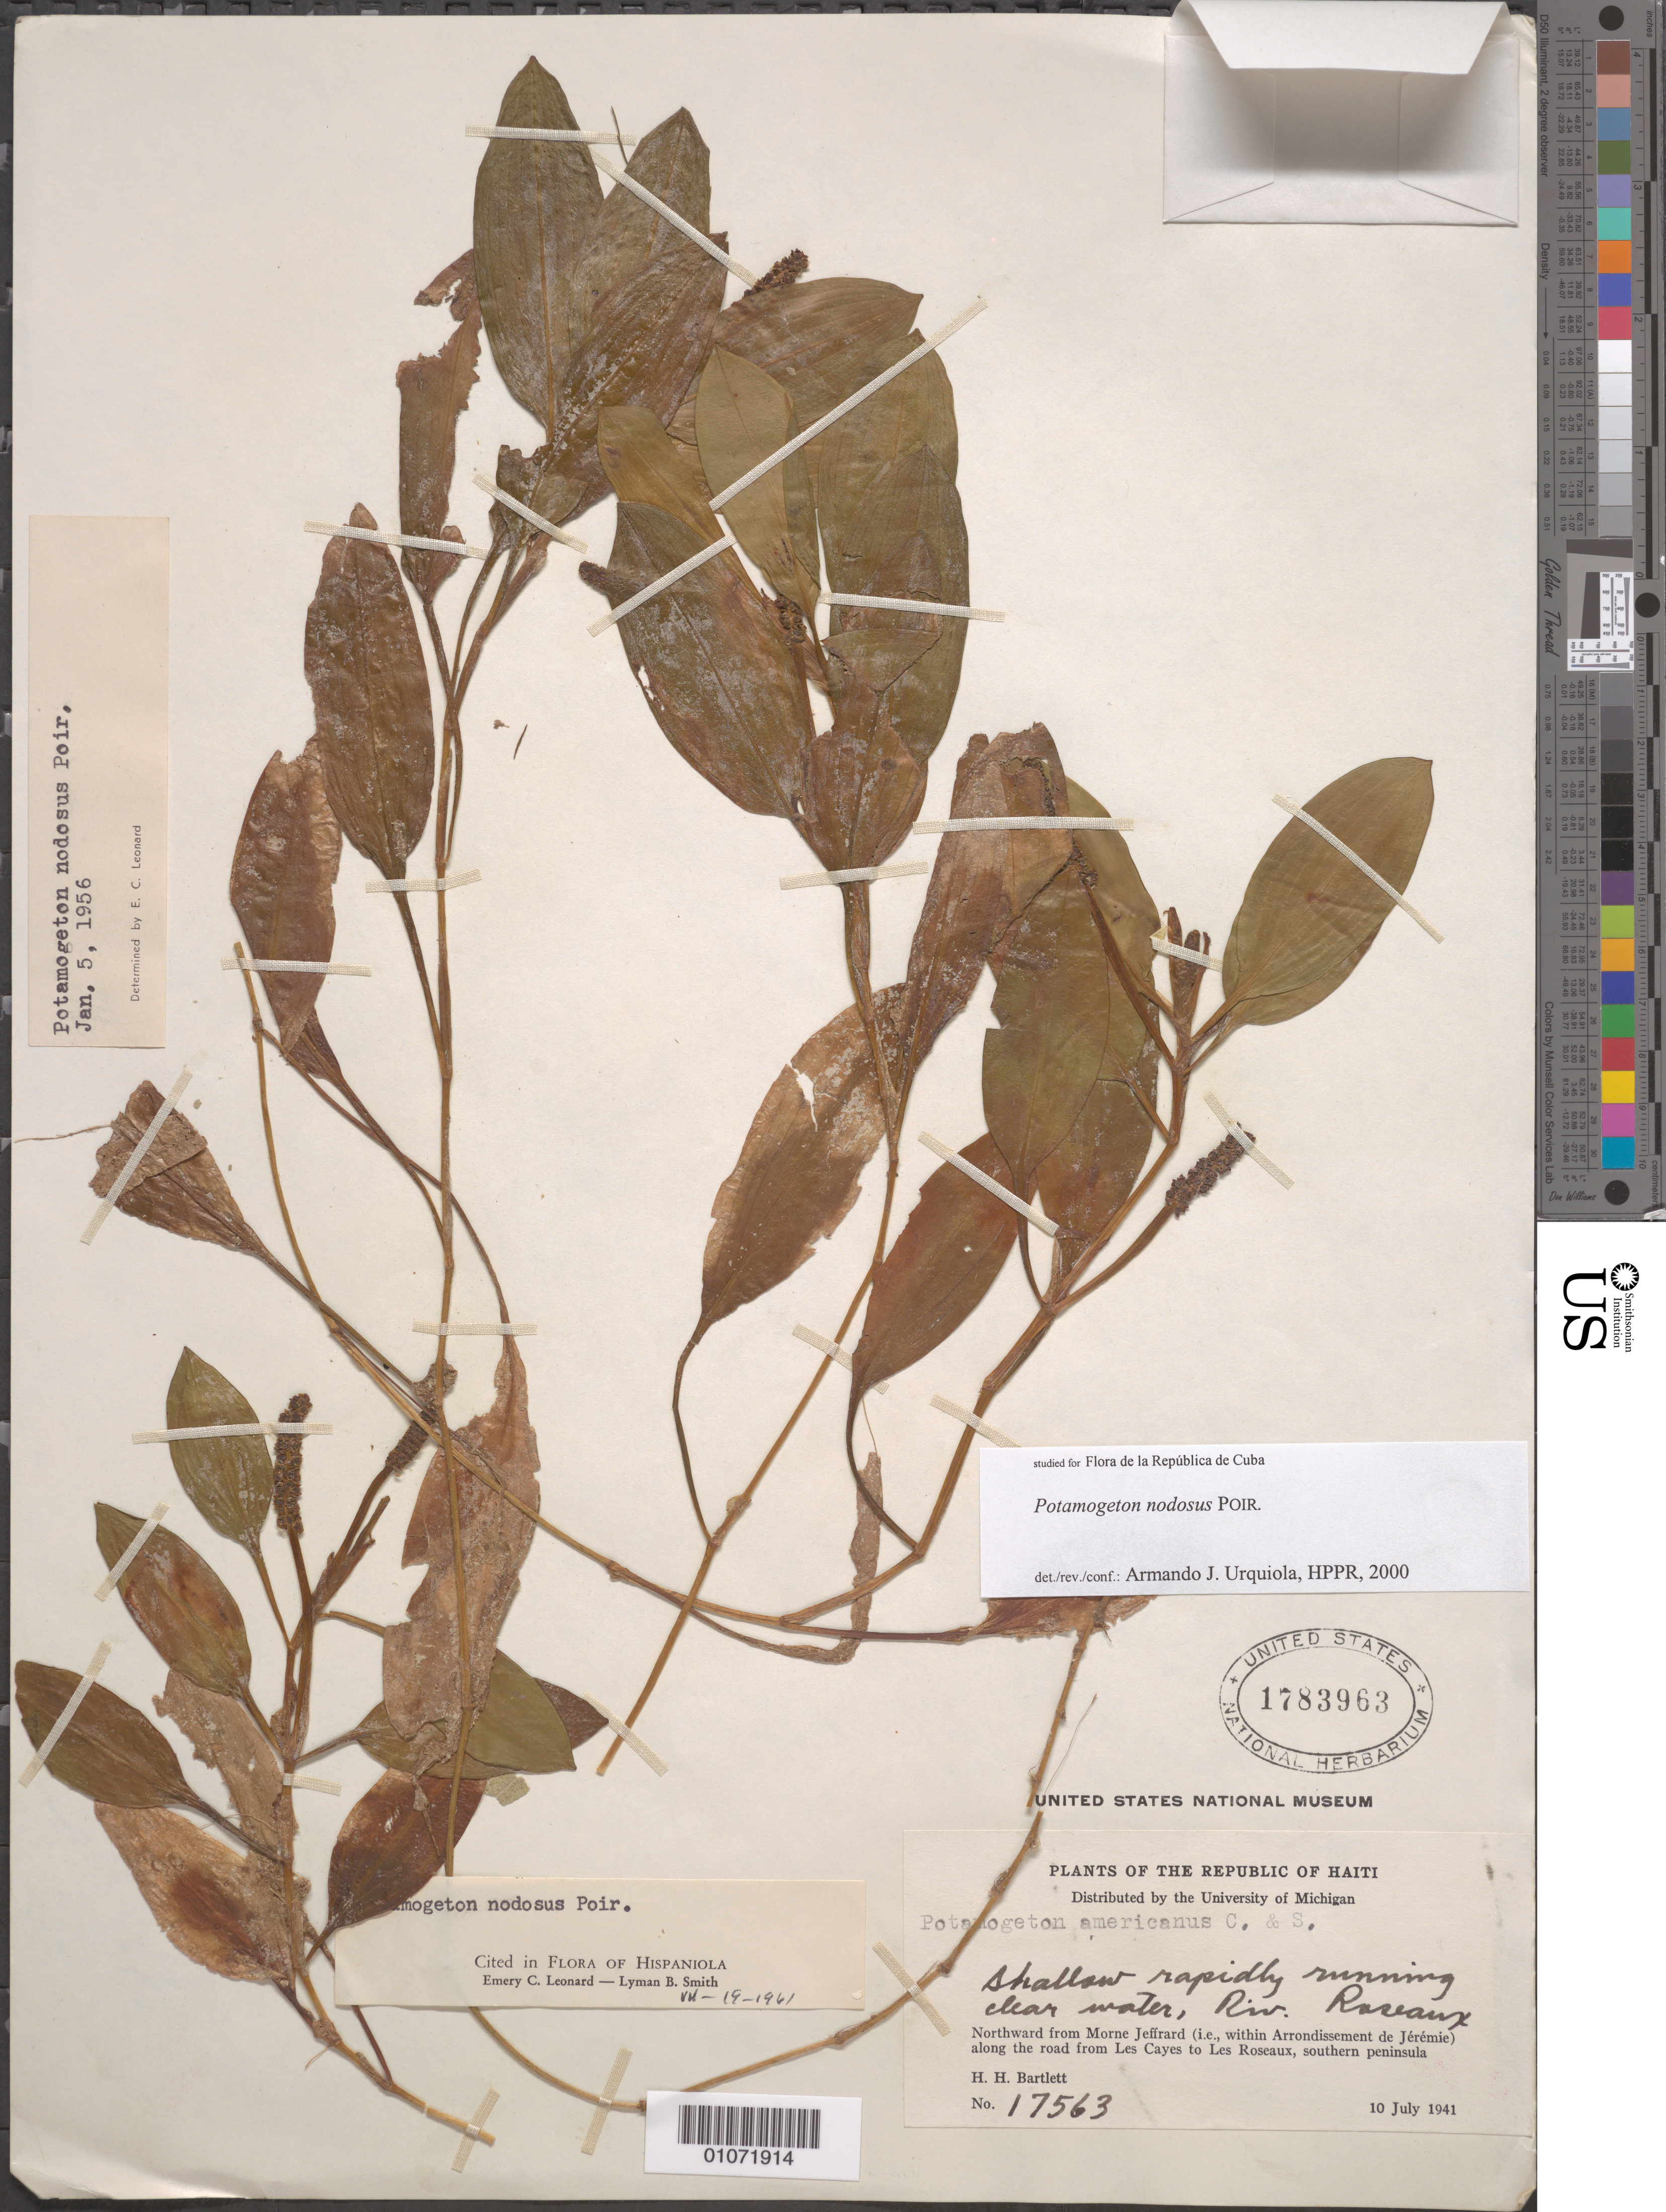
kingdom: Plantae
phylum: Tracheophyta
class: Liliopsida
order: Alismatales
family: Potamogetonaceae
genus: Potamogeton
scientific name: Potamogeton nodosus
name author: Poir.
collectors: H. H. Bartlett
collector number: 17563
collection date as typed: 10 Jul 1941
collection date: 1941-07-10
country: Haiti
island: Hispaniola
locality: Shallow rapidly running clear water riv. Roasswaux. Northward from Morne Jarfrard (i.e., within Arrondissement de Jeremie) along the road from Les Cayes to Les Rosseaux, southern peninsula.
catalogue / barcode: US 1783963